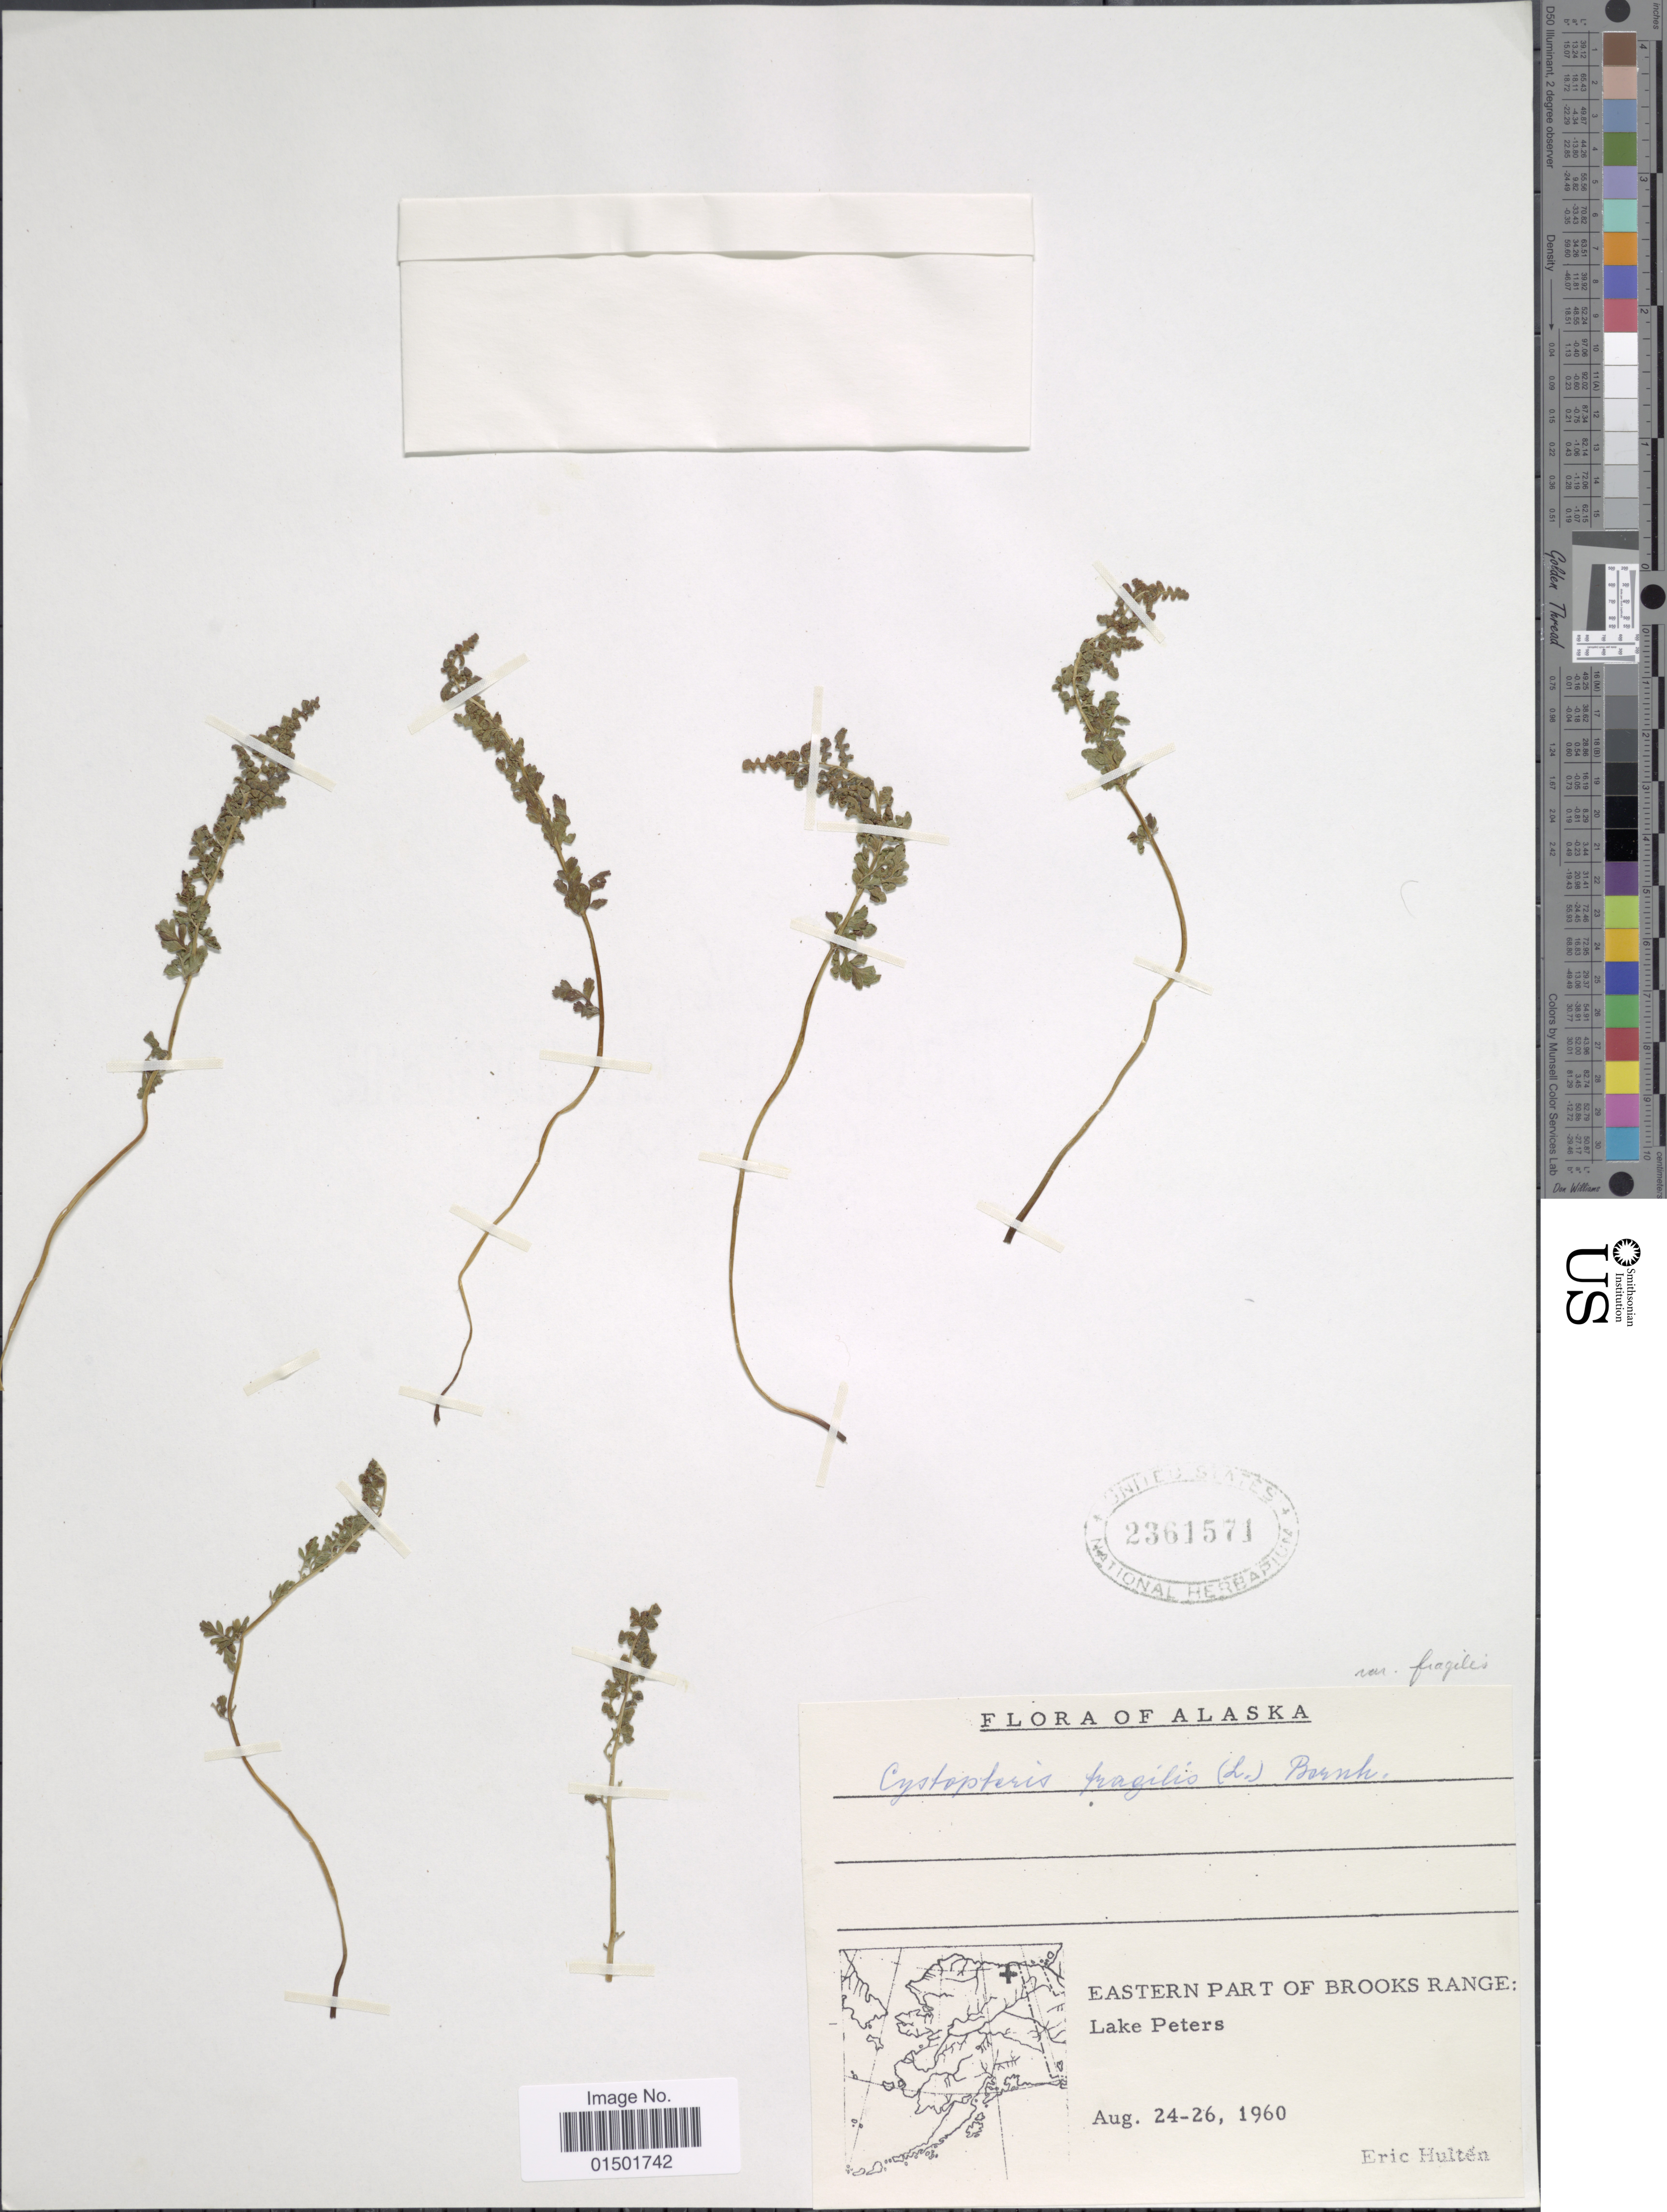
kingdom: Plantae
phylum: Tracheophyta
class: Polypodiopsida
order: Polypodiales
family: Cystopteridaceae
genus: Cystopteris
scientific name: Cystopteris fragilis var. fragilis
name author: (L.) Bernh.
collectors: E. G. Hultén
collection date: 1960-08-24/1960-08-26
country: United States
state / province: Alaska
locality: Eastern Part of Brooks Range: Lake Peters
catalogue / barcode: US 2361571